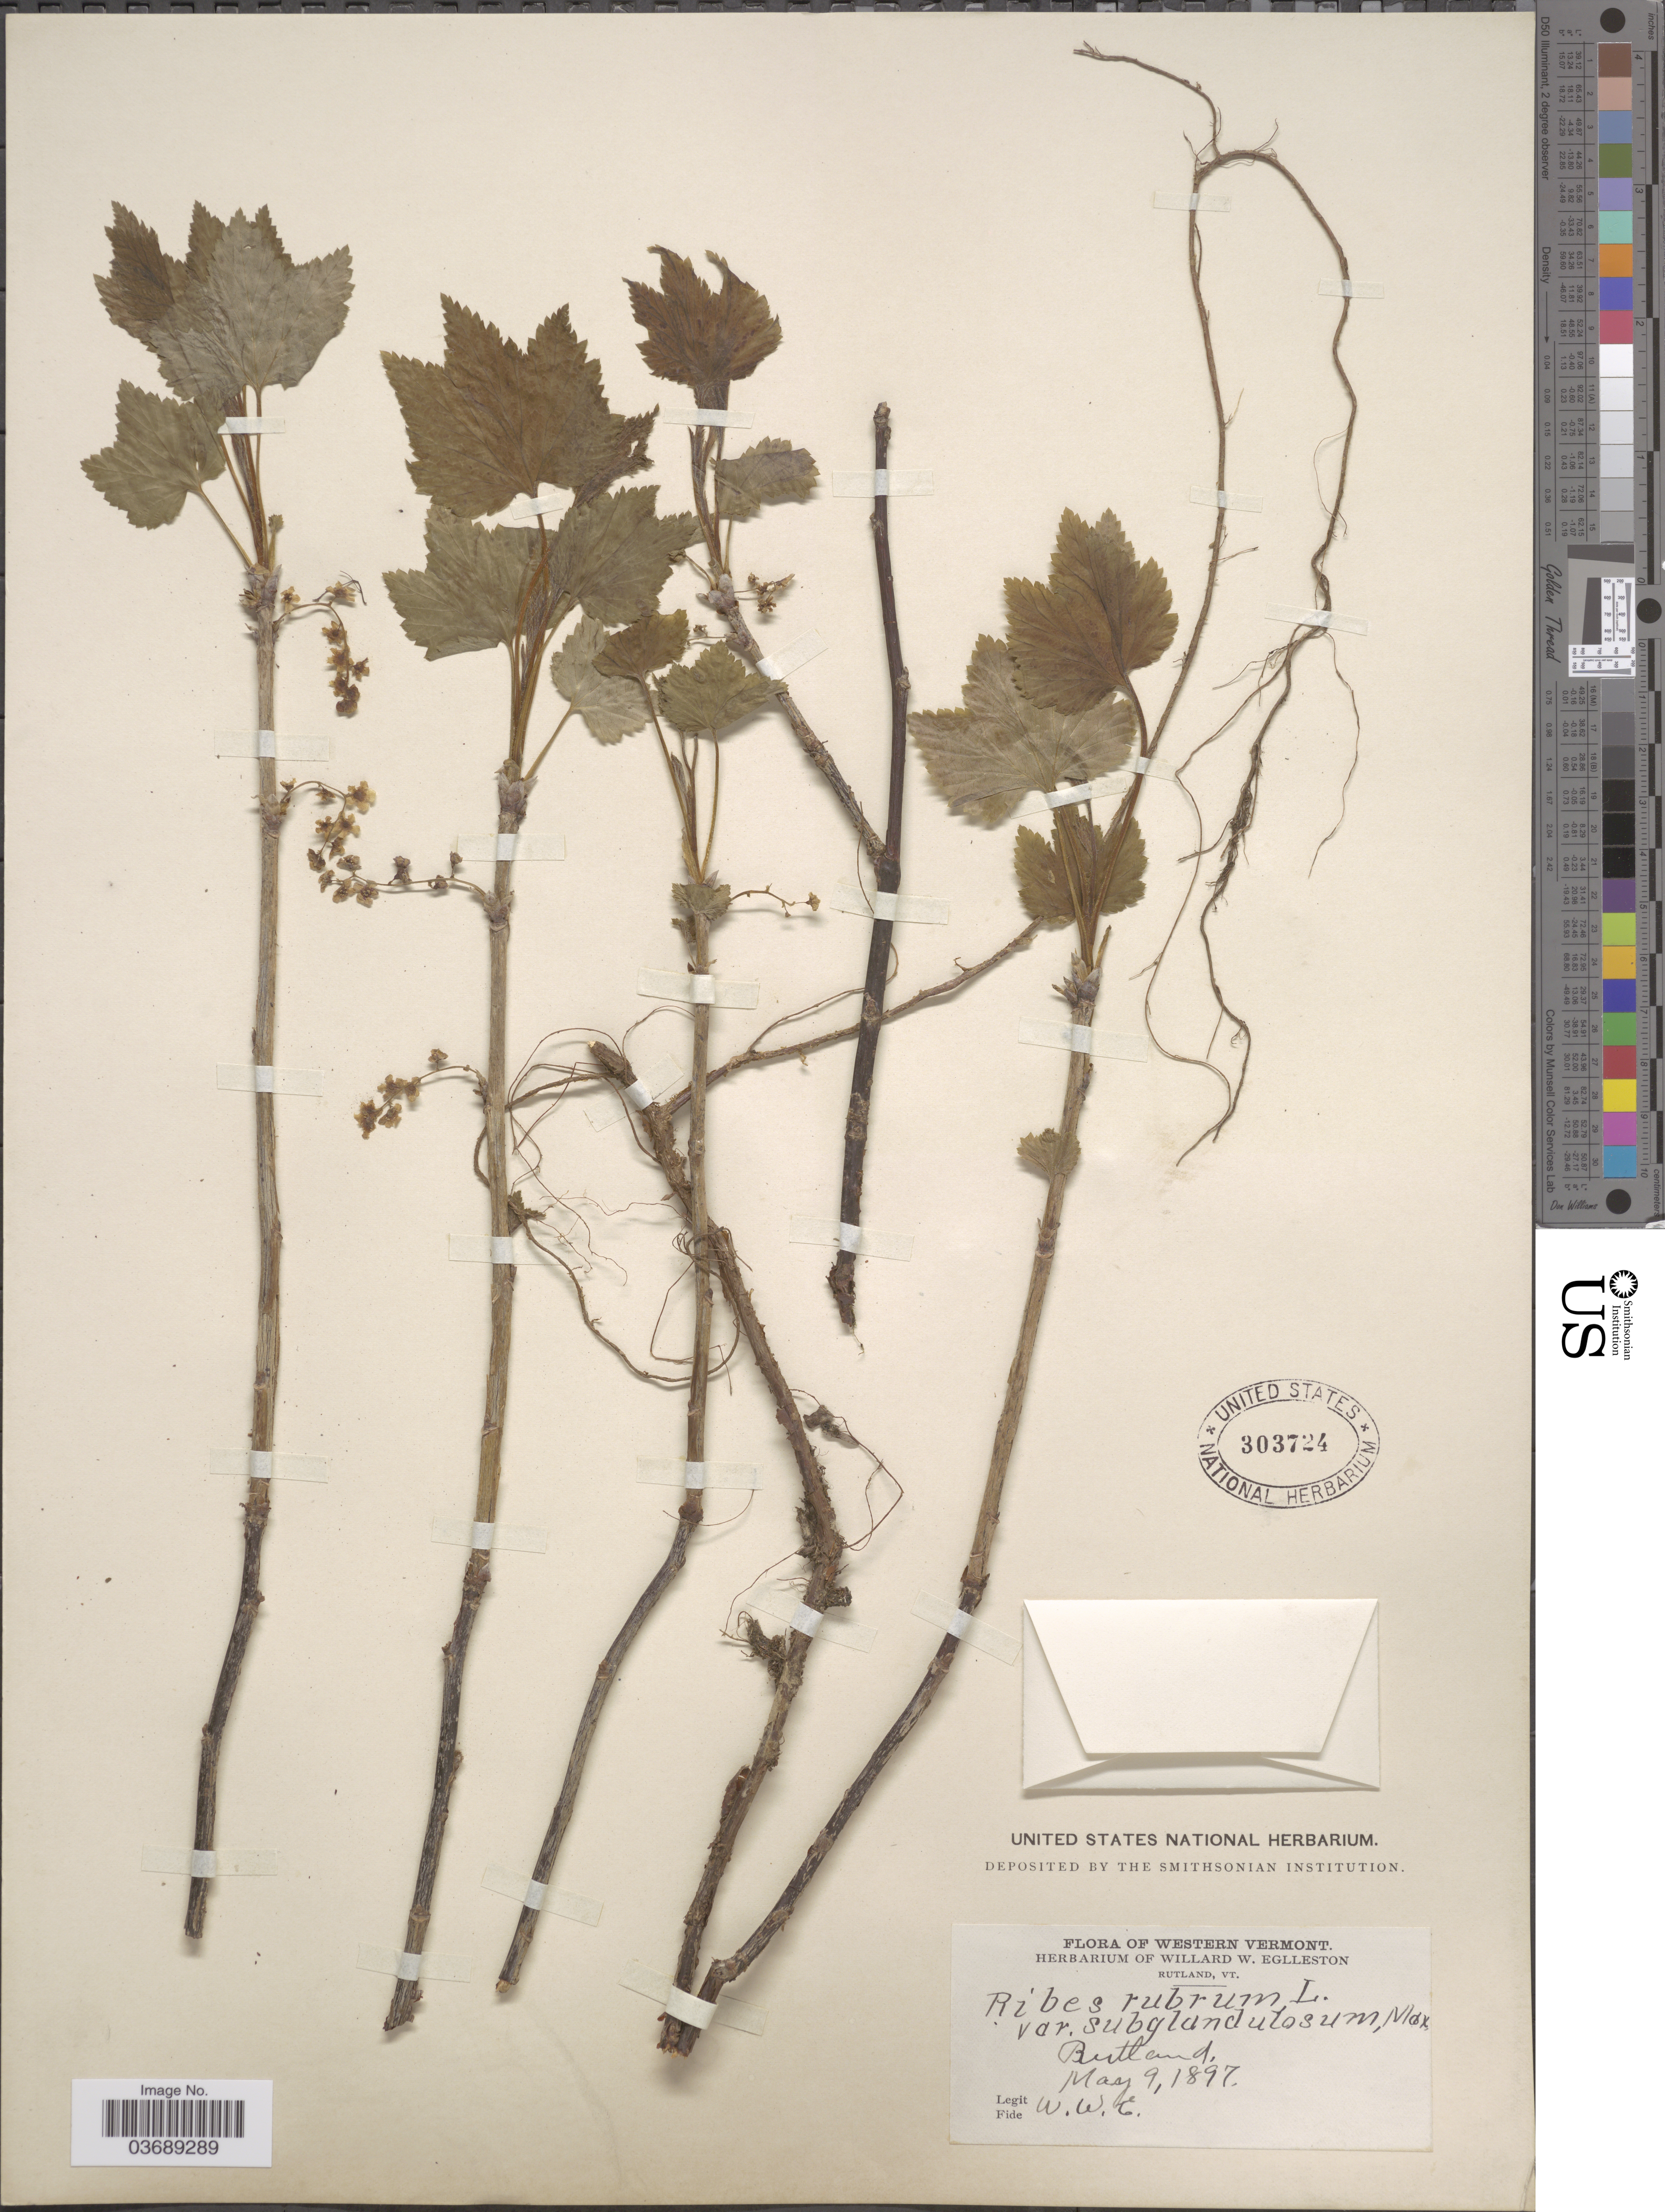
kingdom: Plantae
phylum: Tracheophyta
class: Magnoliopsida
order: Saxifragales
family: Grossulariaceae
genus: Ribes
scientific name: Ribes triste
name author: Pall.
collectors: W. W. Eggleston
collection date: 1897-05-09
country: United States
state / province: Vermont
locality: Western Vermont, Rutland.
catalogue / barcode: US 303724